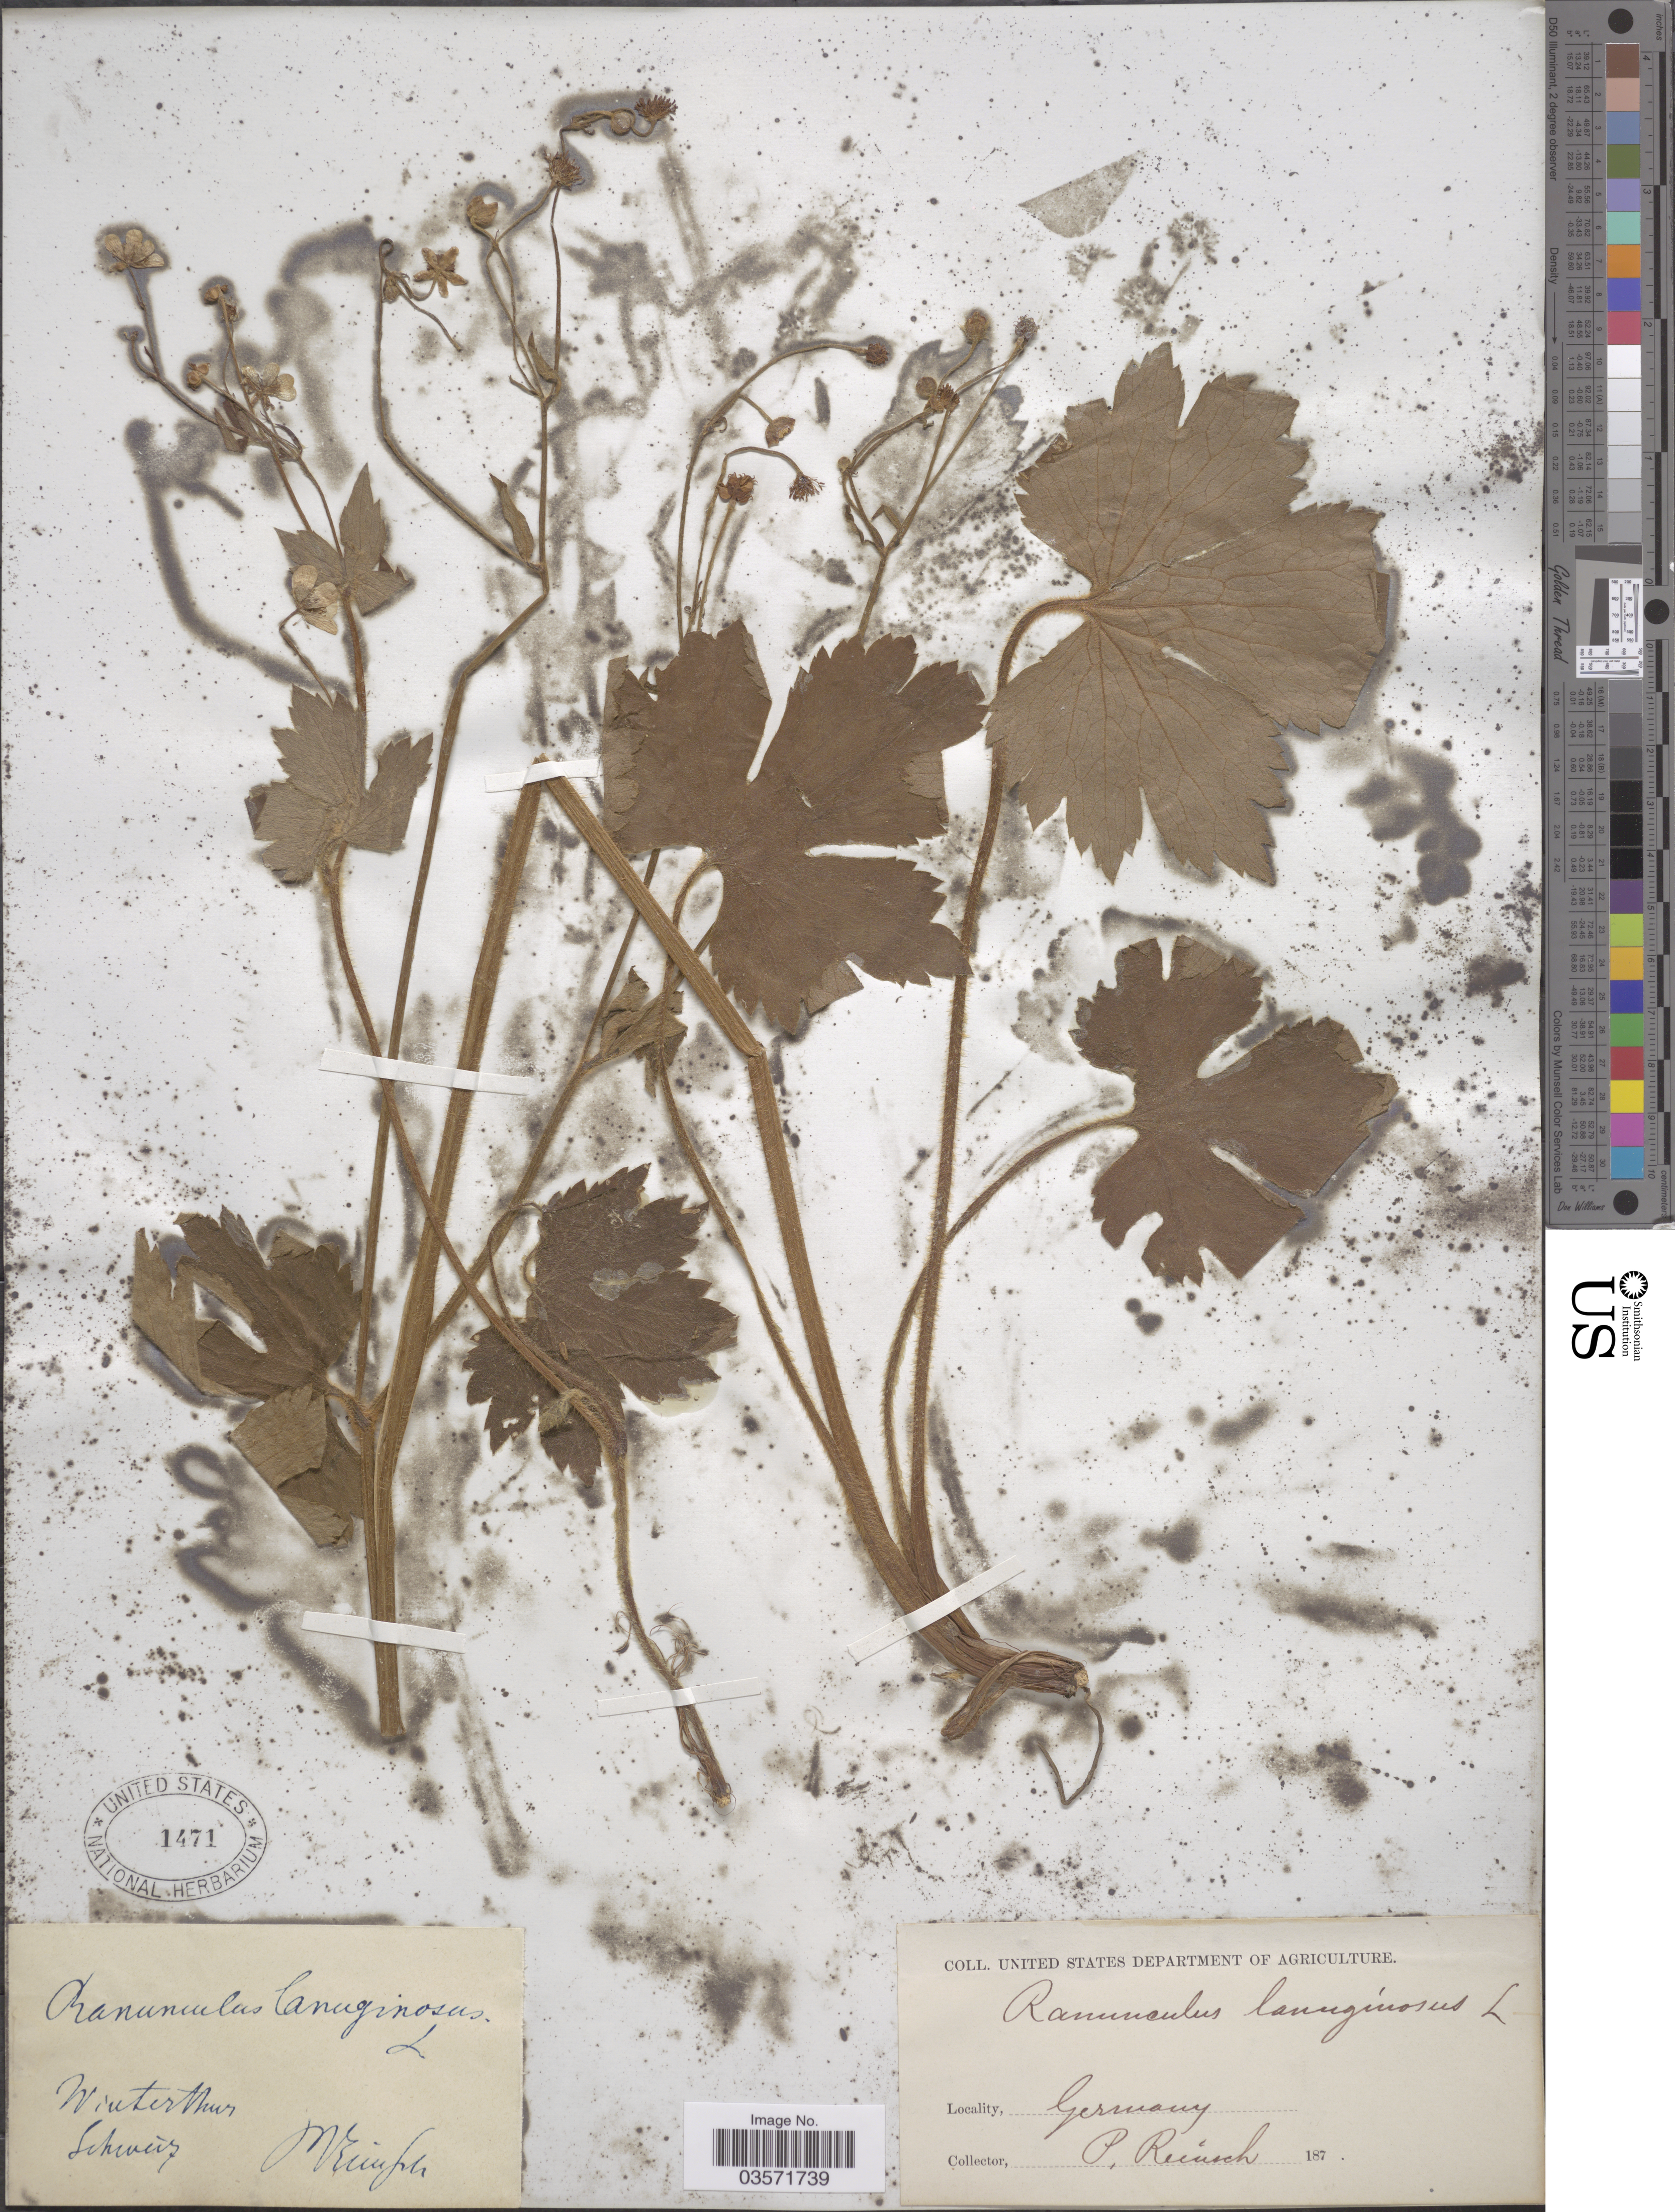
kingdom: Plantae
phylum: Tracheophyta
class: Magnoliopsida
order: Ranunculales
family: Ranunculaceae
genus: Ranunculus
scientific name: Ranunculus lanuginosus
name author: L.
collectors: P. Reinsch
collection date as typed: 187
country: Switzerland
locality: Winterthur. Schweiz.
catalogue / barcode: US 1471